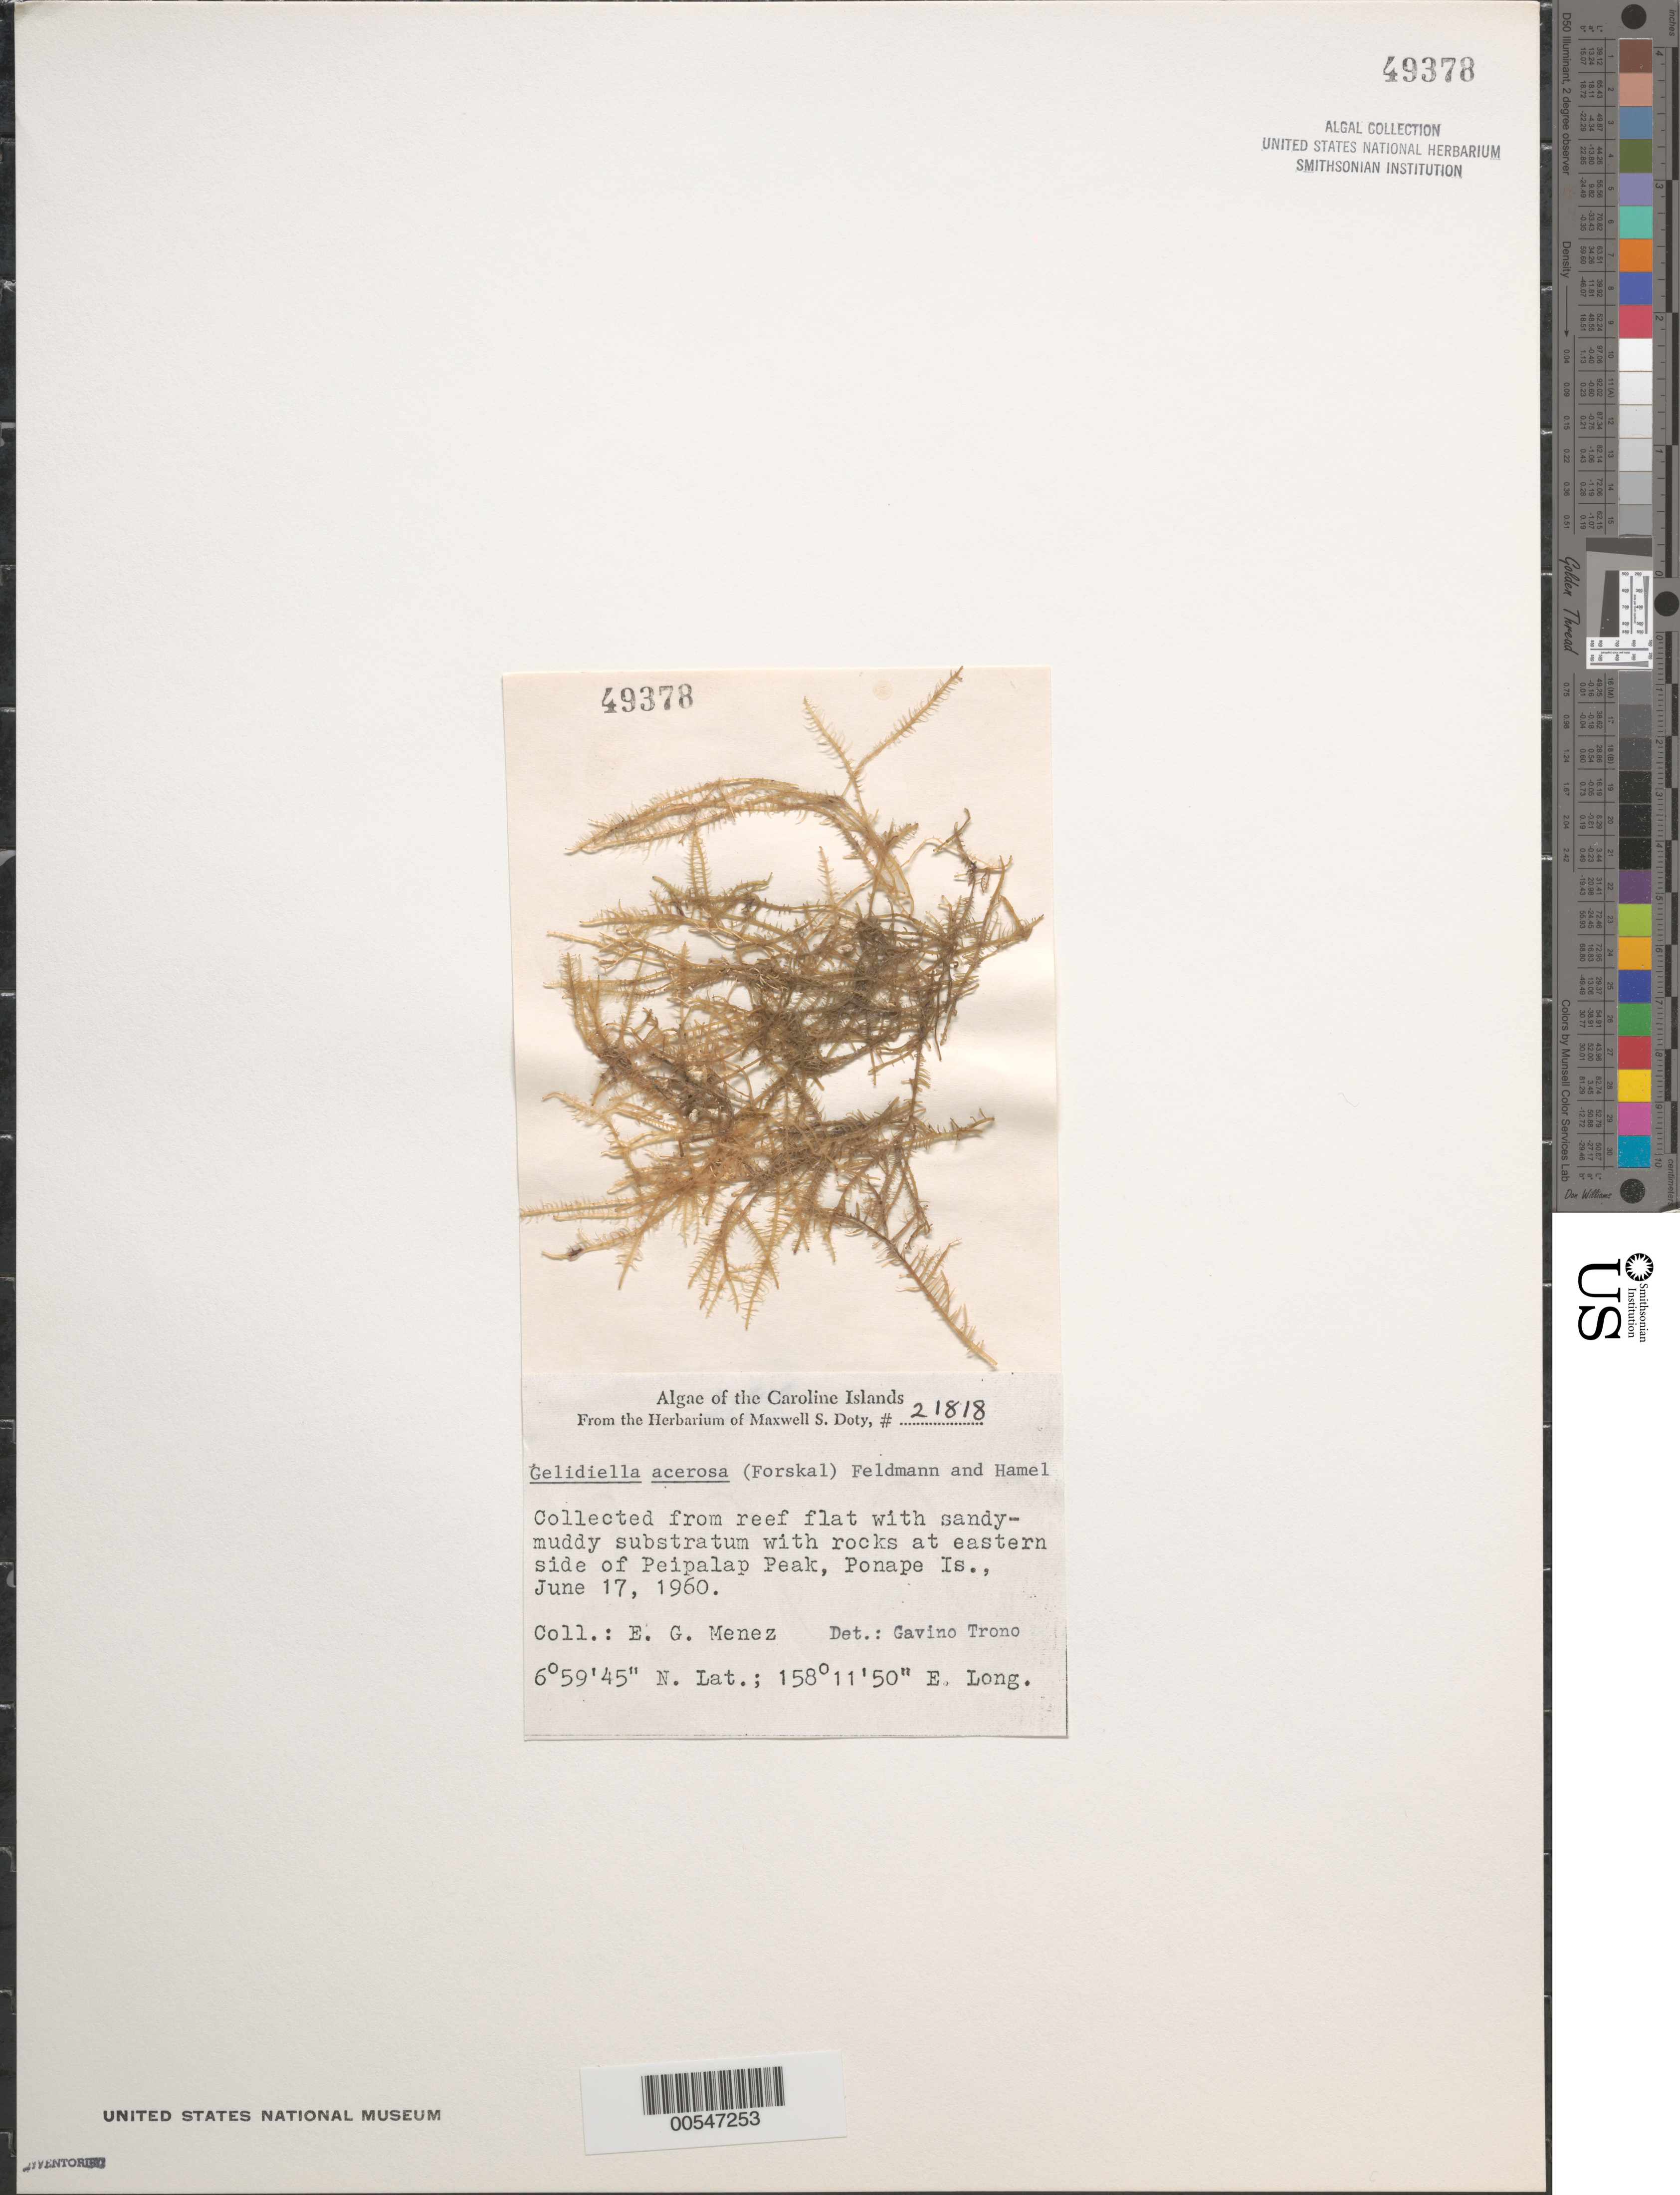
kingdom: Plantae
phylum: Rhodophyta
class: Florideophyceae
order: Gelidiales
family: Gelidiellaceae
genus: Gelidiella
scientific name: Gelidiella acerosa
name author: (Forssk.) Feldmann & G. Hamel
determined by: Trono, Gavino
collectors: Meñez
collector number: MSD 21818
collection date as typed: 17 Jun 1960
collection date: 1960-06-17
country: Micronesia, Federated States of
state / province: Pohnpei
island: Pohnpei [Ponape]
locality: Peipalap Peak, east side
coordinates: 6 59' 45" N, 158 11' 50" E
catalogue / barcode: US 49378